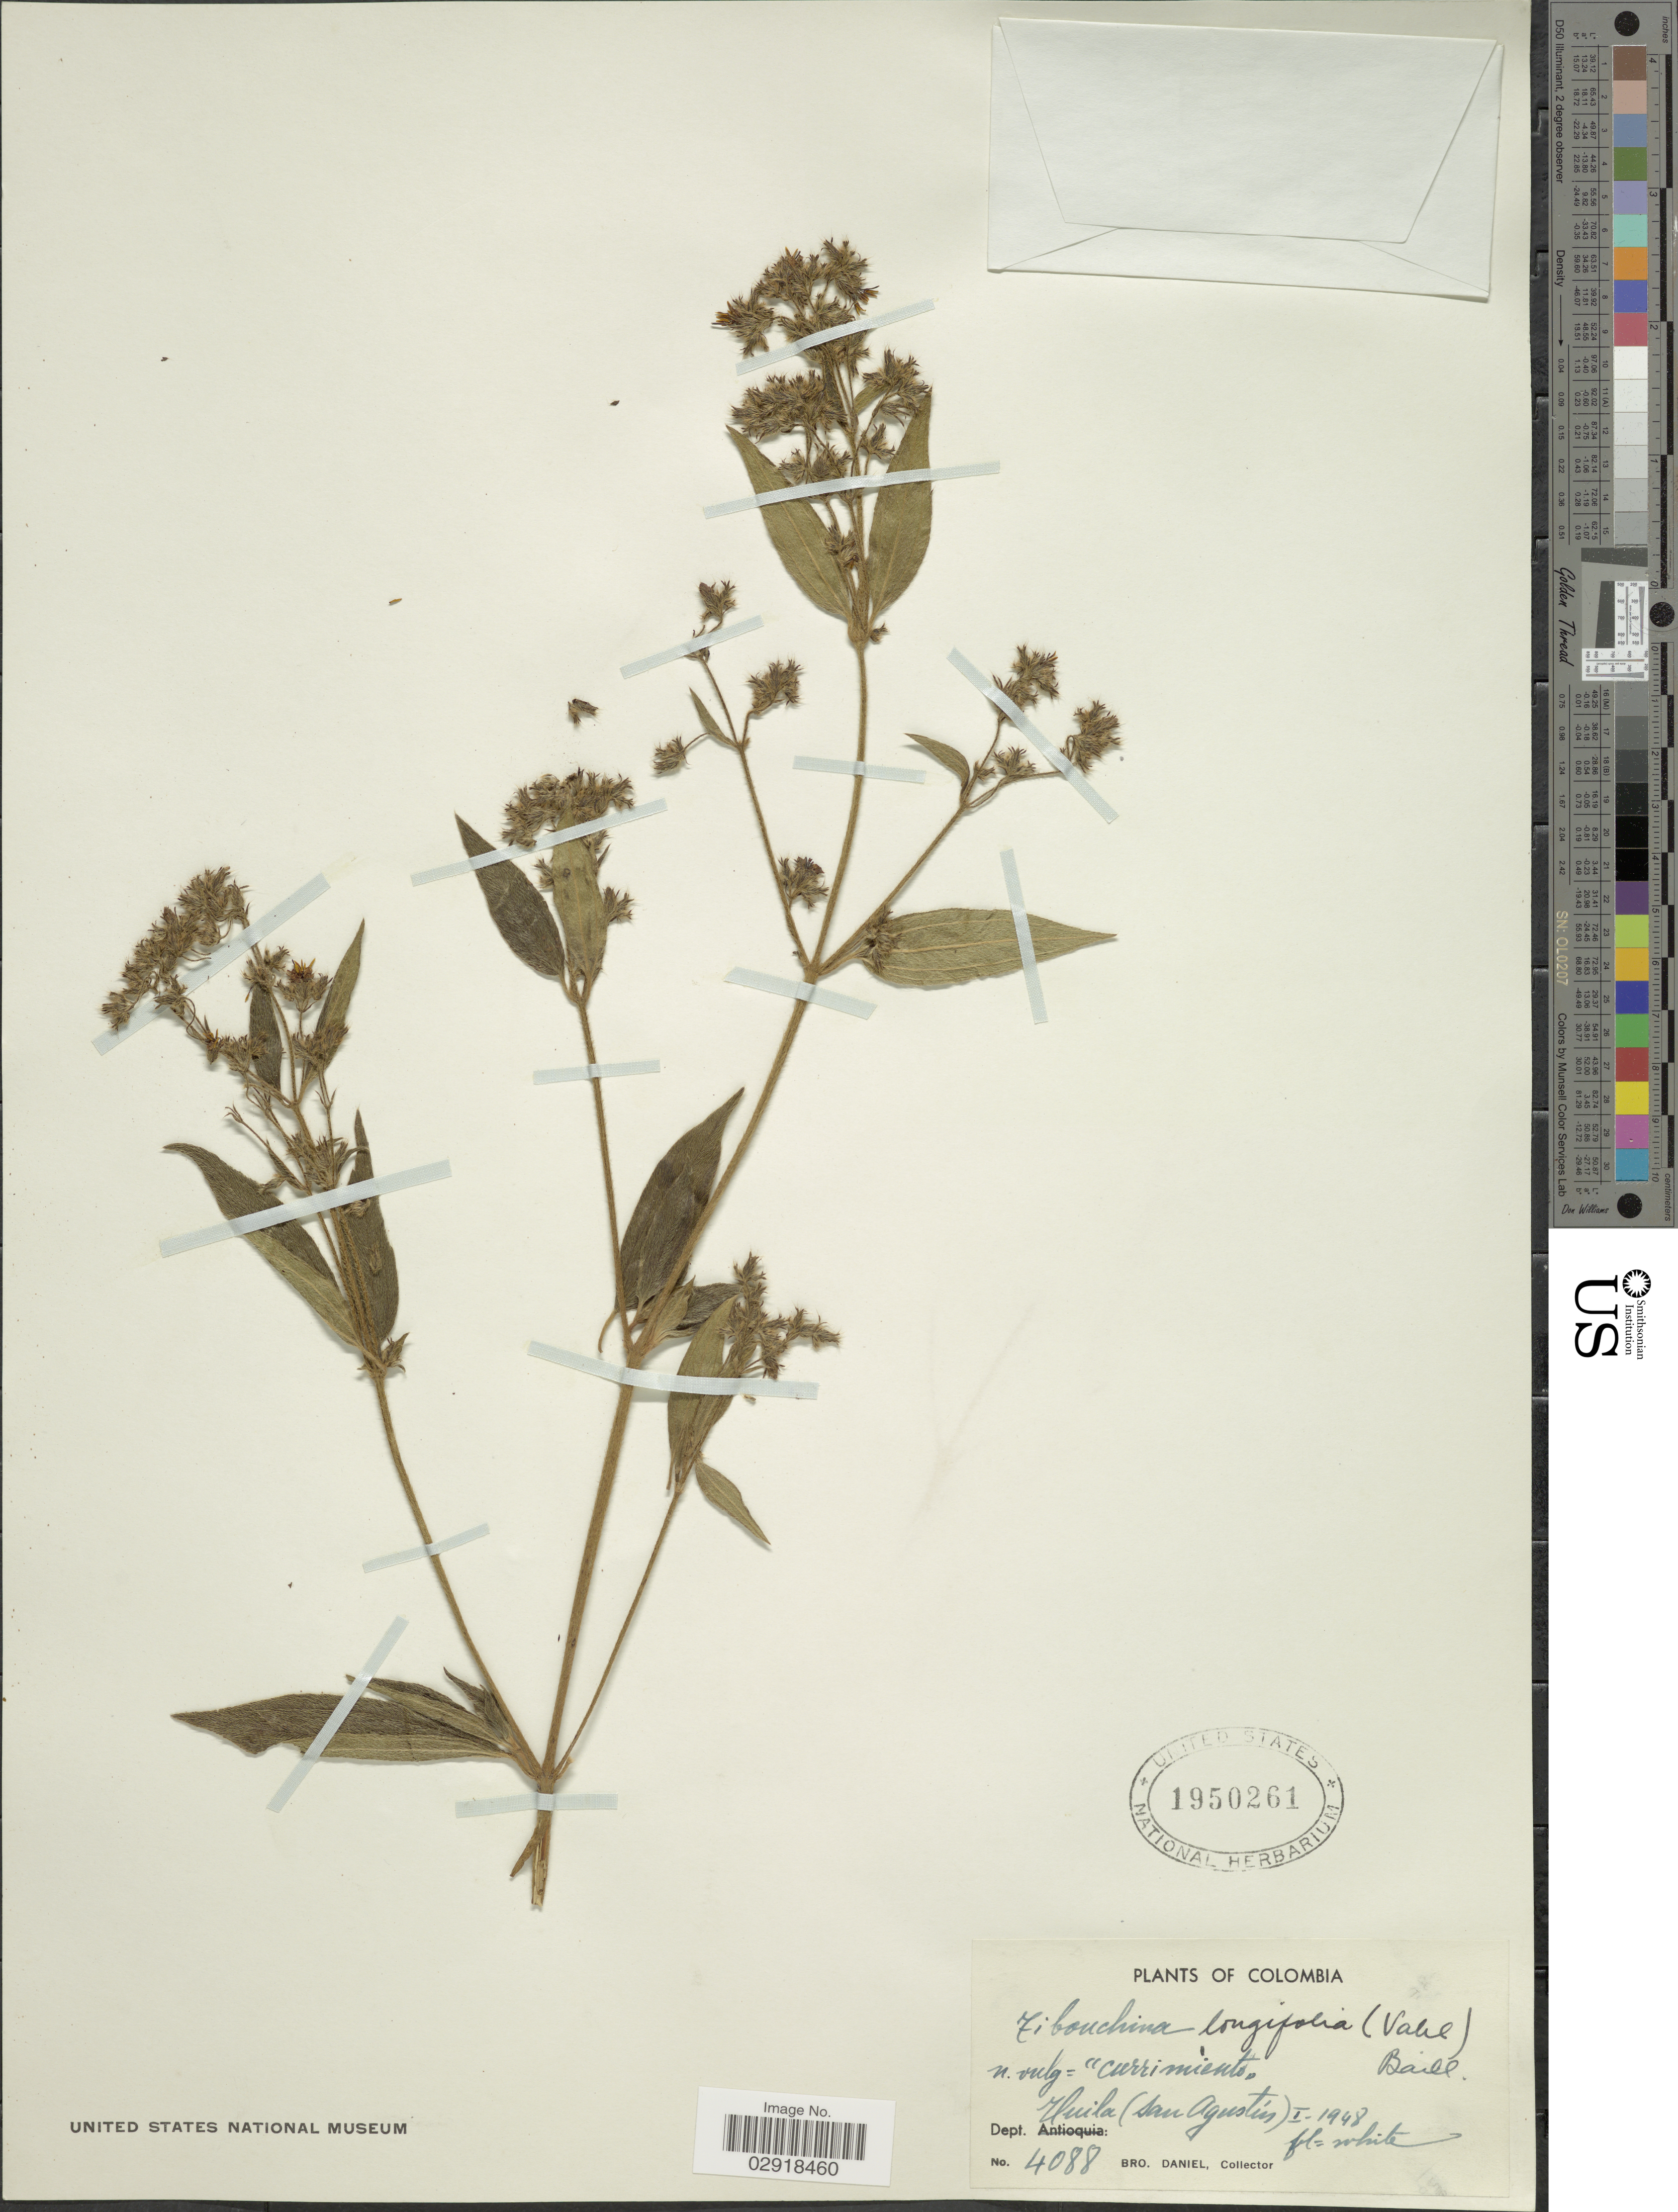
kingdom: Plantae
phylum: Tracheophyta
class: Magnoliopsida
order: Myrtales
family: Melastomataceae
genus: Chaetogastra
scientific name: Chaetogastra longifolia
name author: (Vahl) DC.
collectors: Bro. Daniel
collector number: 4088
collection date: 1948-01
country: Colombia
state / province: Huila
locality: San Agustín.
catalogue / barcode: US 1950261